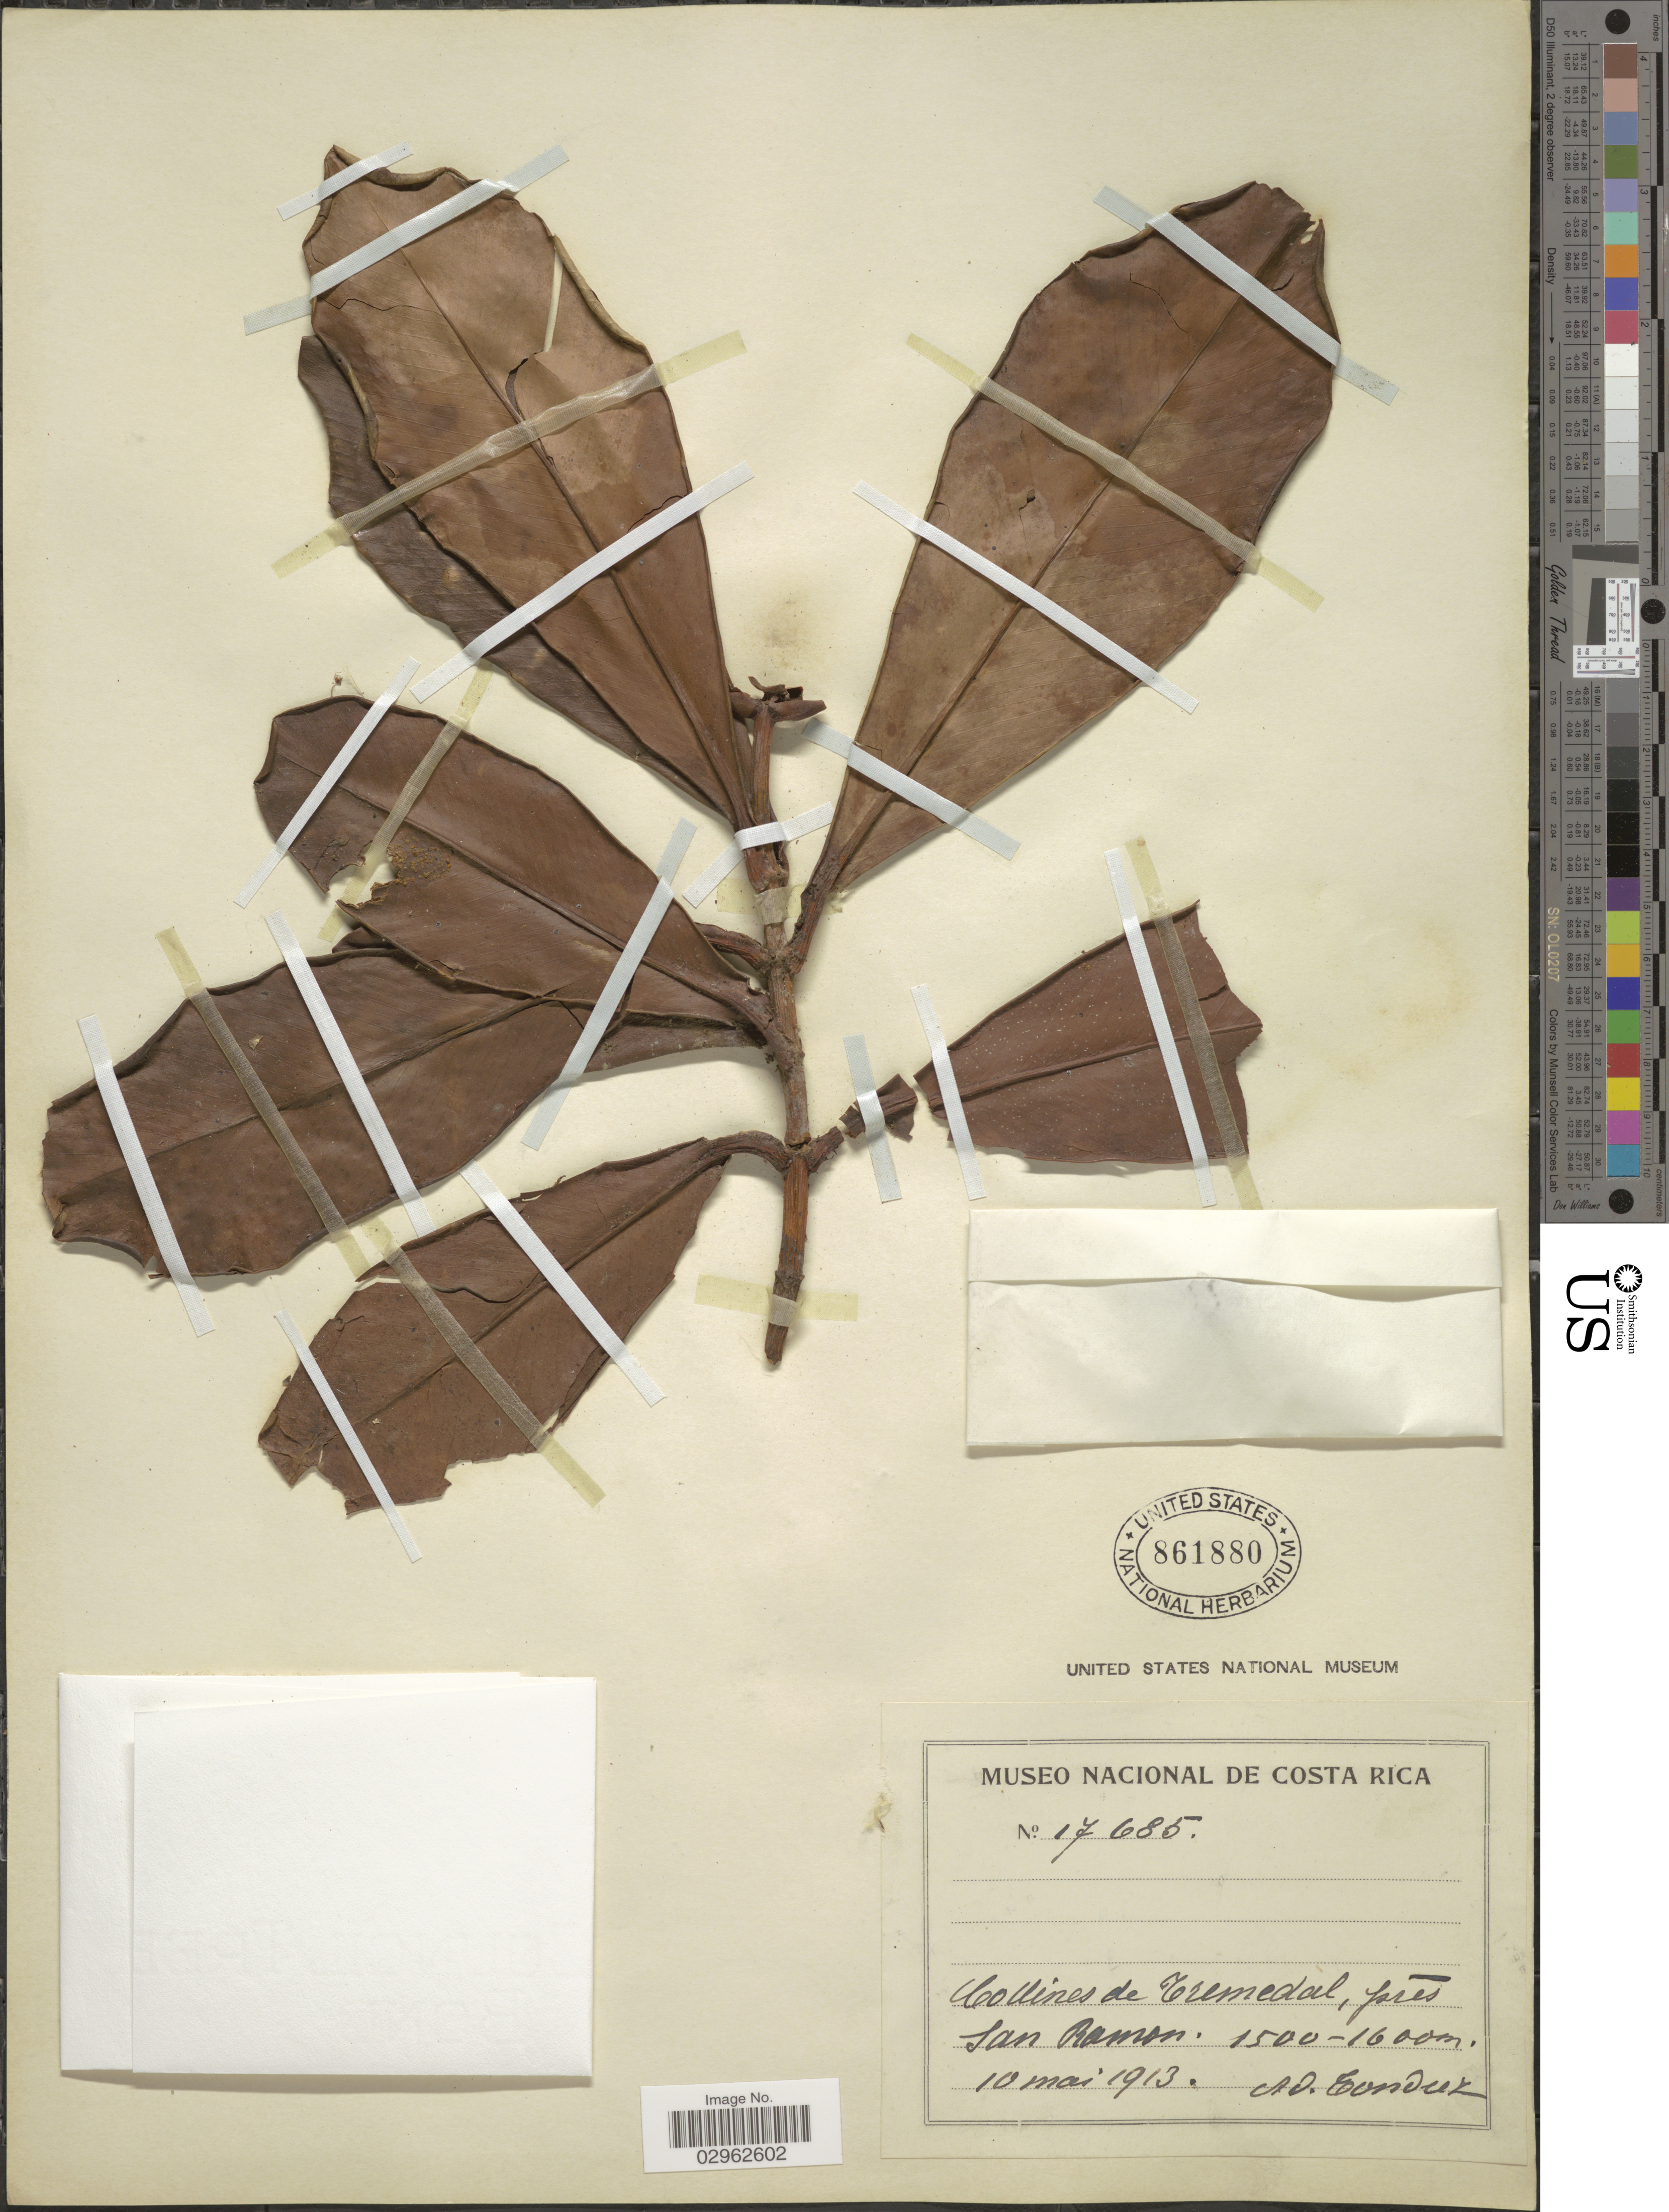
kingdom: Plantae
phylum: Tracheophyta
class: Magnoliopsida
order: Malpighiales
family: Clusiaceae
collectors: A. Tonduz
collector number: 17685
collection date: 1913-05-10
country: Costa Rica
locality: Collines de Tremedal, près San Ramon.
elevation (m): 1500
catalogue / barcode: US 861880